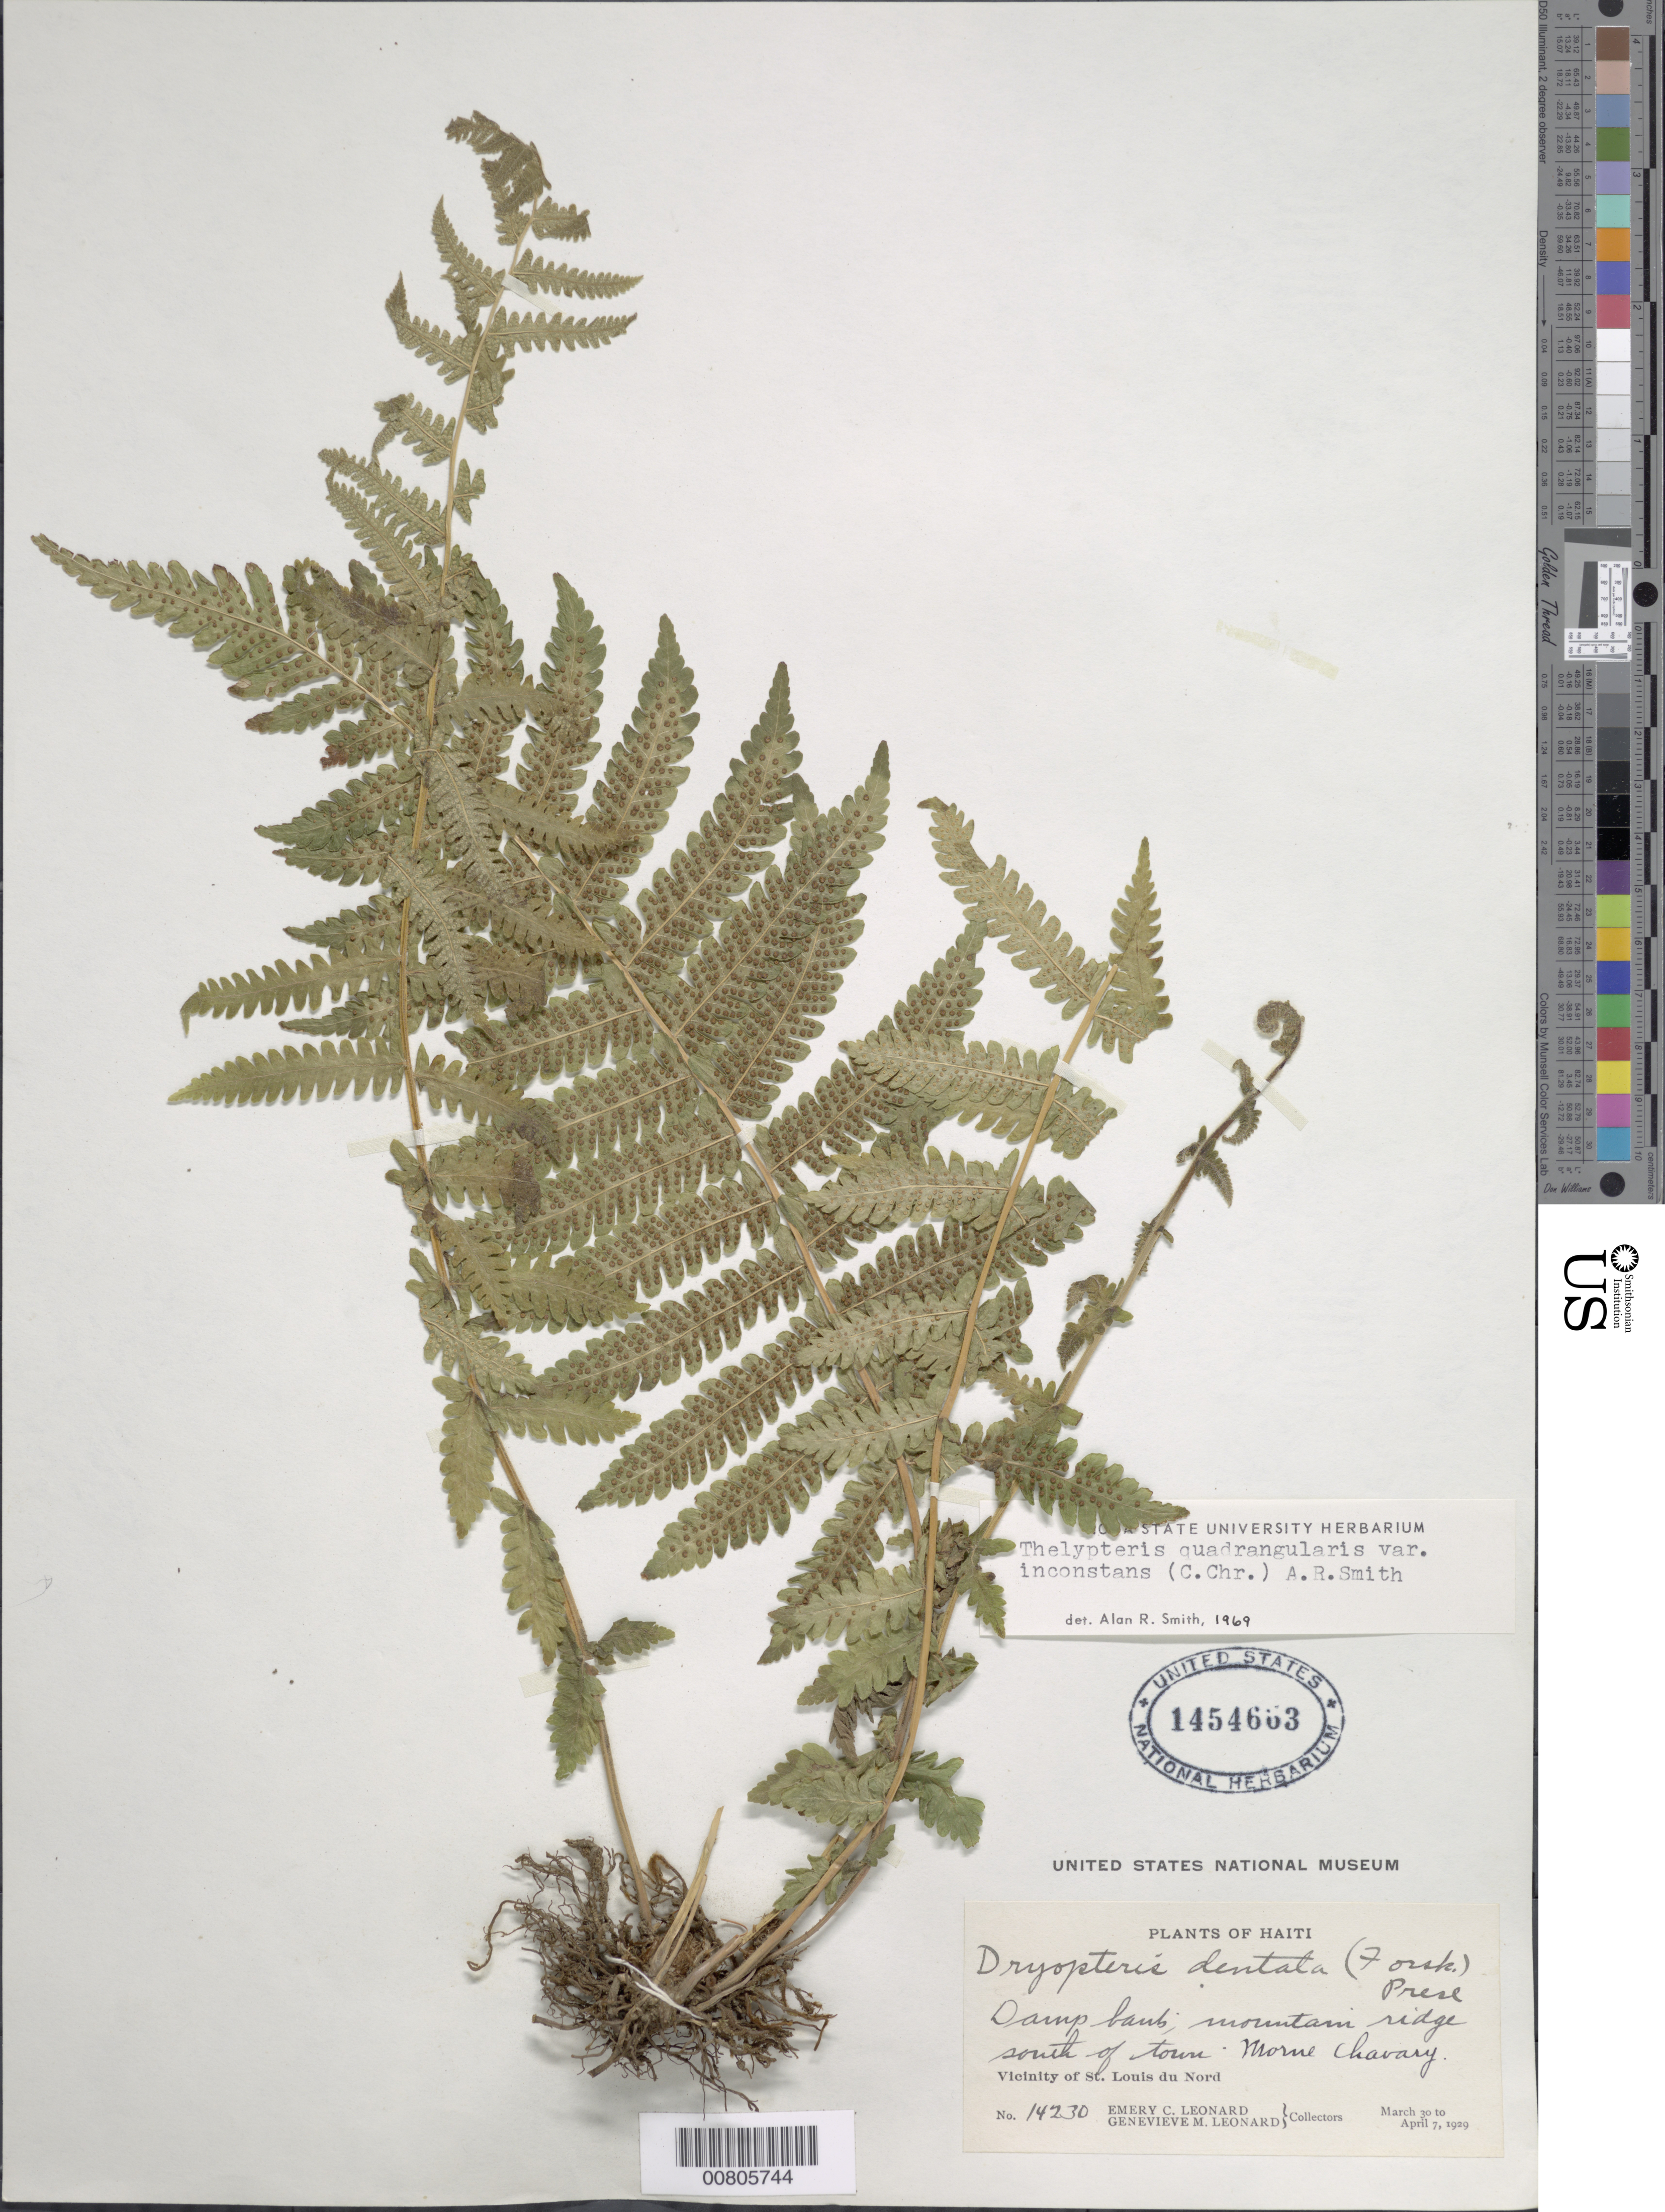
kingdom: Plantae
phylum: Tracheophyta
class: Polypodiopsida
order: Polypodiales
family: Thelypteridaceae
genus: Christella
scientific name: Christella hispidula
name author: (Decne.) Holttum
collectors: E. C. Leonard & G. M. Leonard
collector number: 14230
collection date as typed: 30 Mar 1929 to 07 Apr 1929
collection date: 1929-03-30/1929-04-07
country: Haiti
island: Hispaniola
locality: St. Louis du Nord, S of town, Morne Chavary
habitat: Mountain slope, damp bank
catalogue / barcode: US 1454663